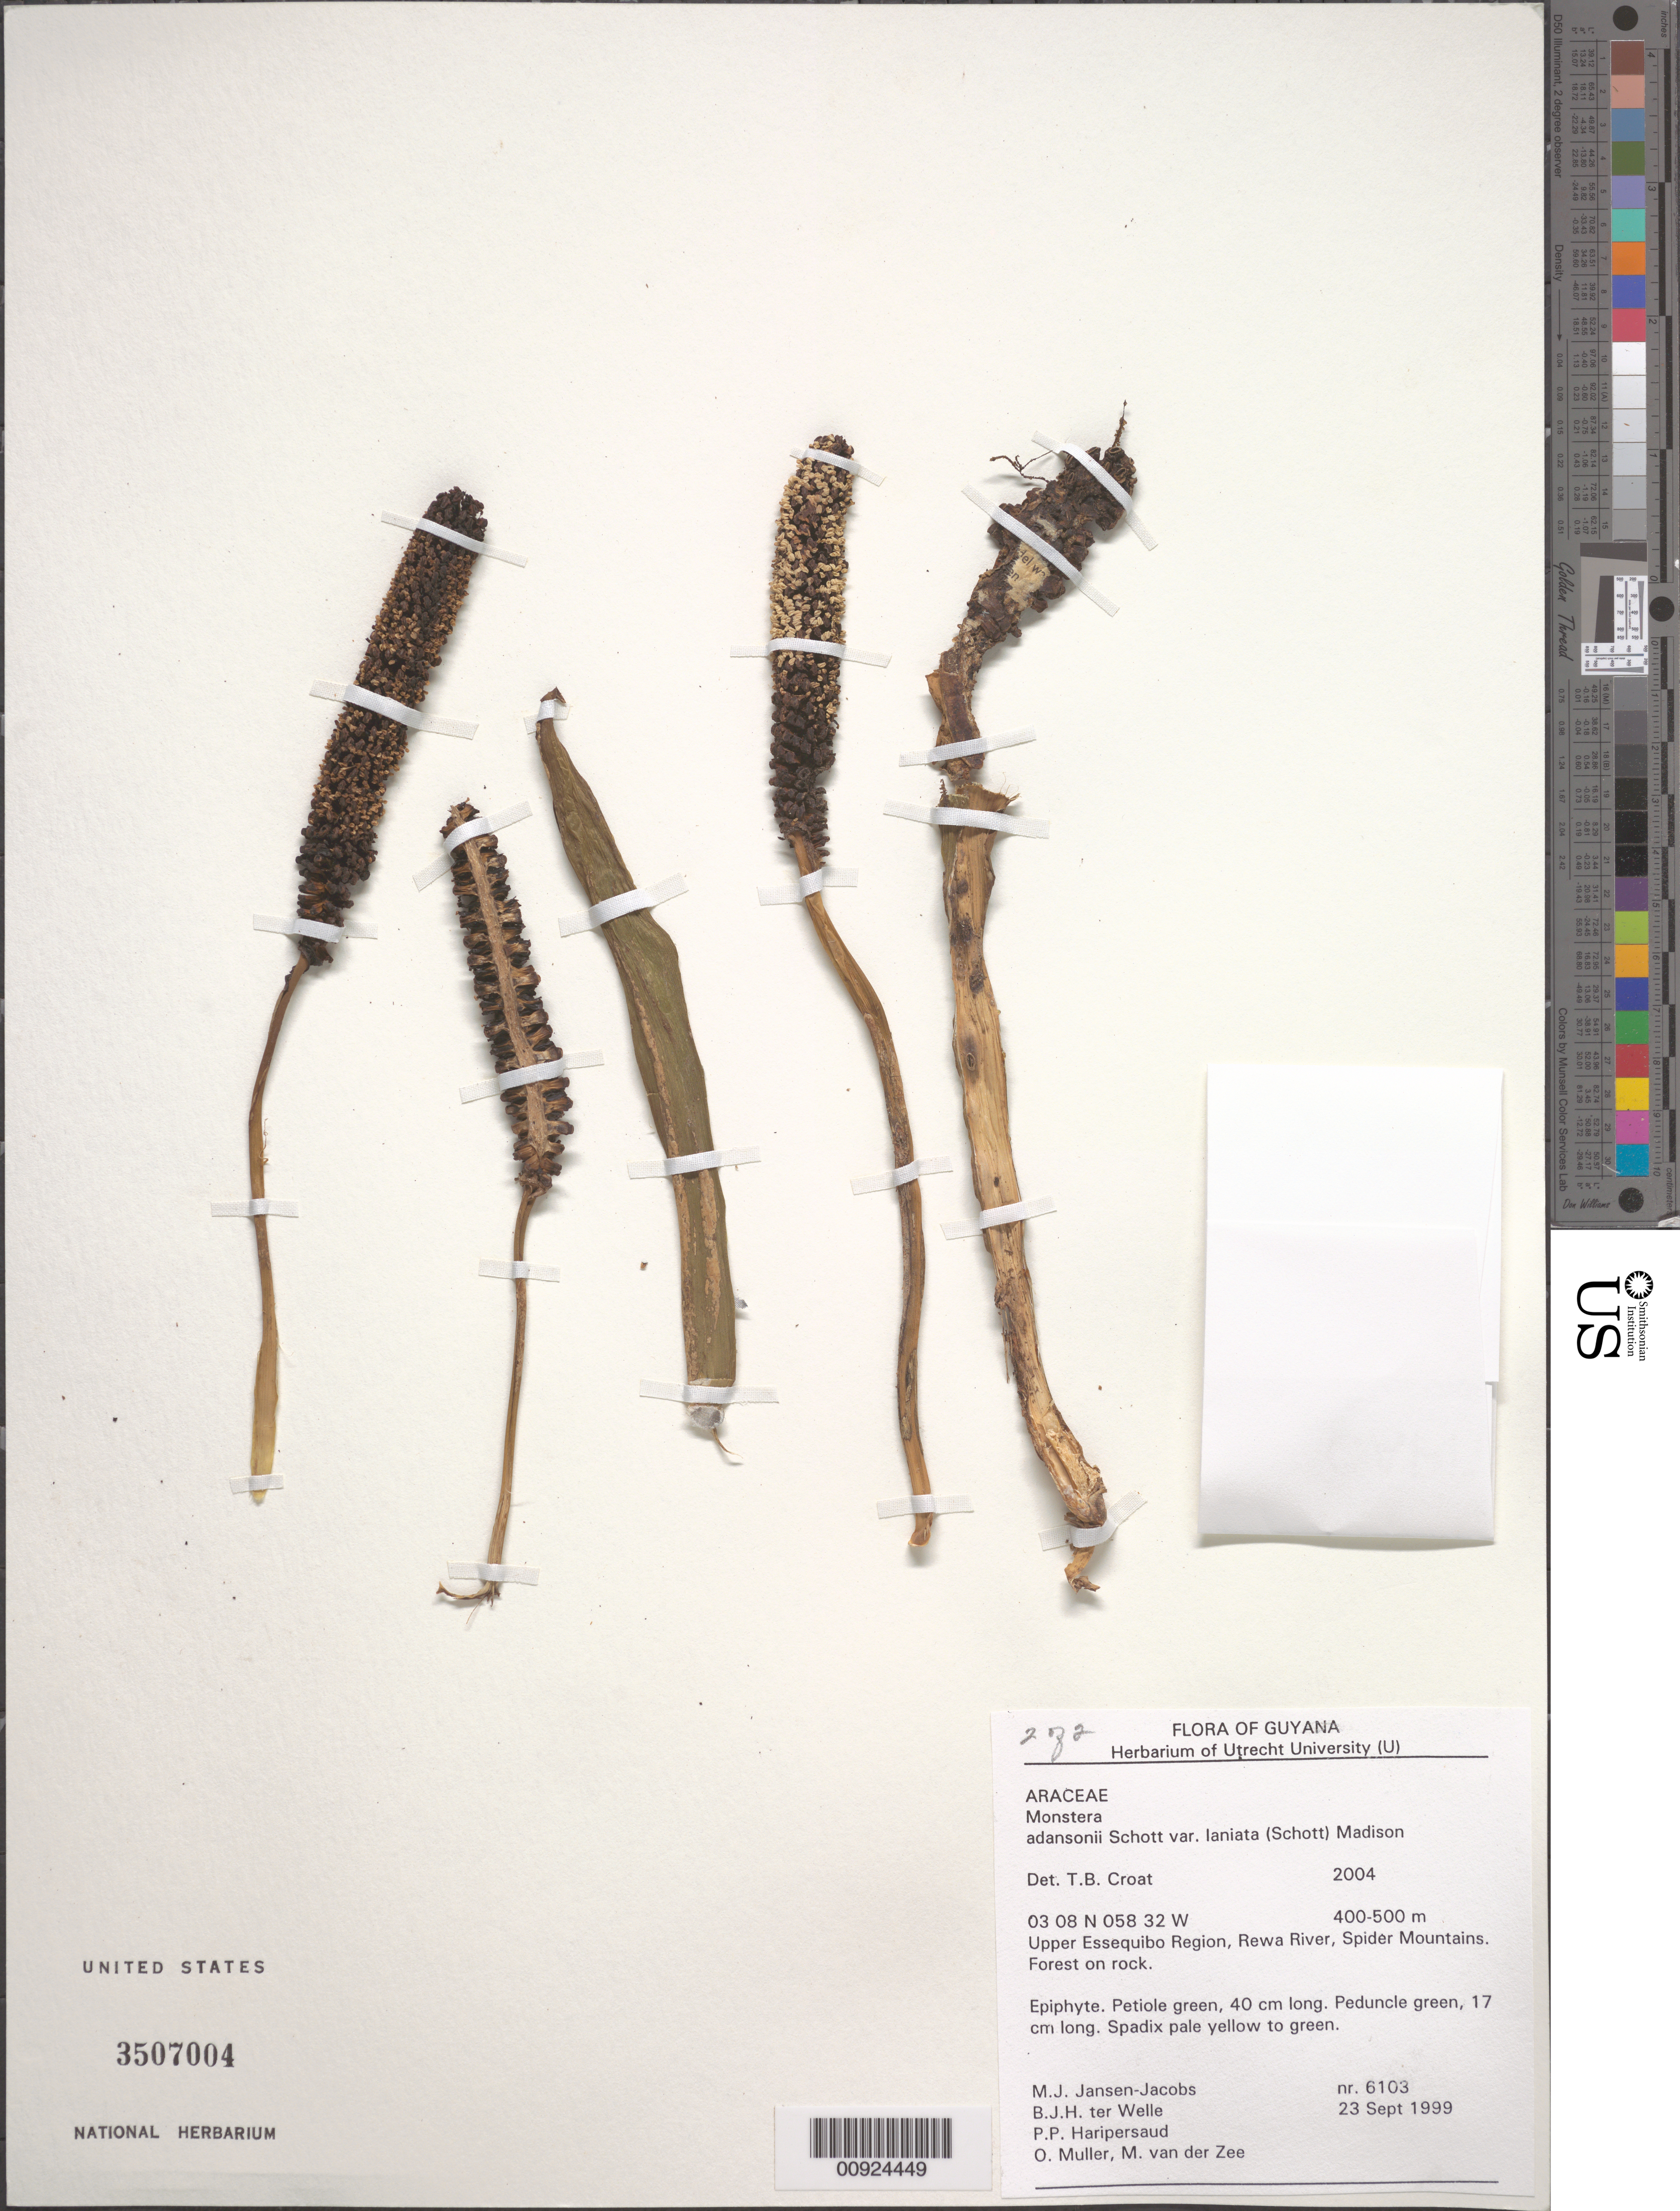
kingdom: Plantae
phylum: Tracheophyta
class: Liliopsida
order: Alismatales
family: Araceae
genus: Monstera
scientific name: Monstera adansonii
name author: Schott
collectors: M. J. Jansen-Jacobs, B. Welle, P. Haripersaud, O. Muller & M. van der Zee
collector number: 6103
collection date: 1999-09-23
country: Guyana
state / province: U. Takutu-U. Essequibo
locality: Upper Essequibo Rgion, Rewa River, Spider Mountains.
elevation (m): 400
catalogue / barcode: US 3507004